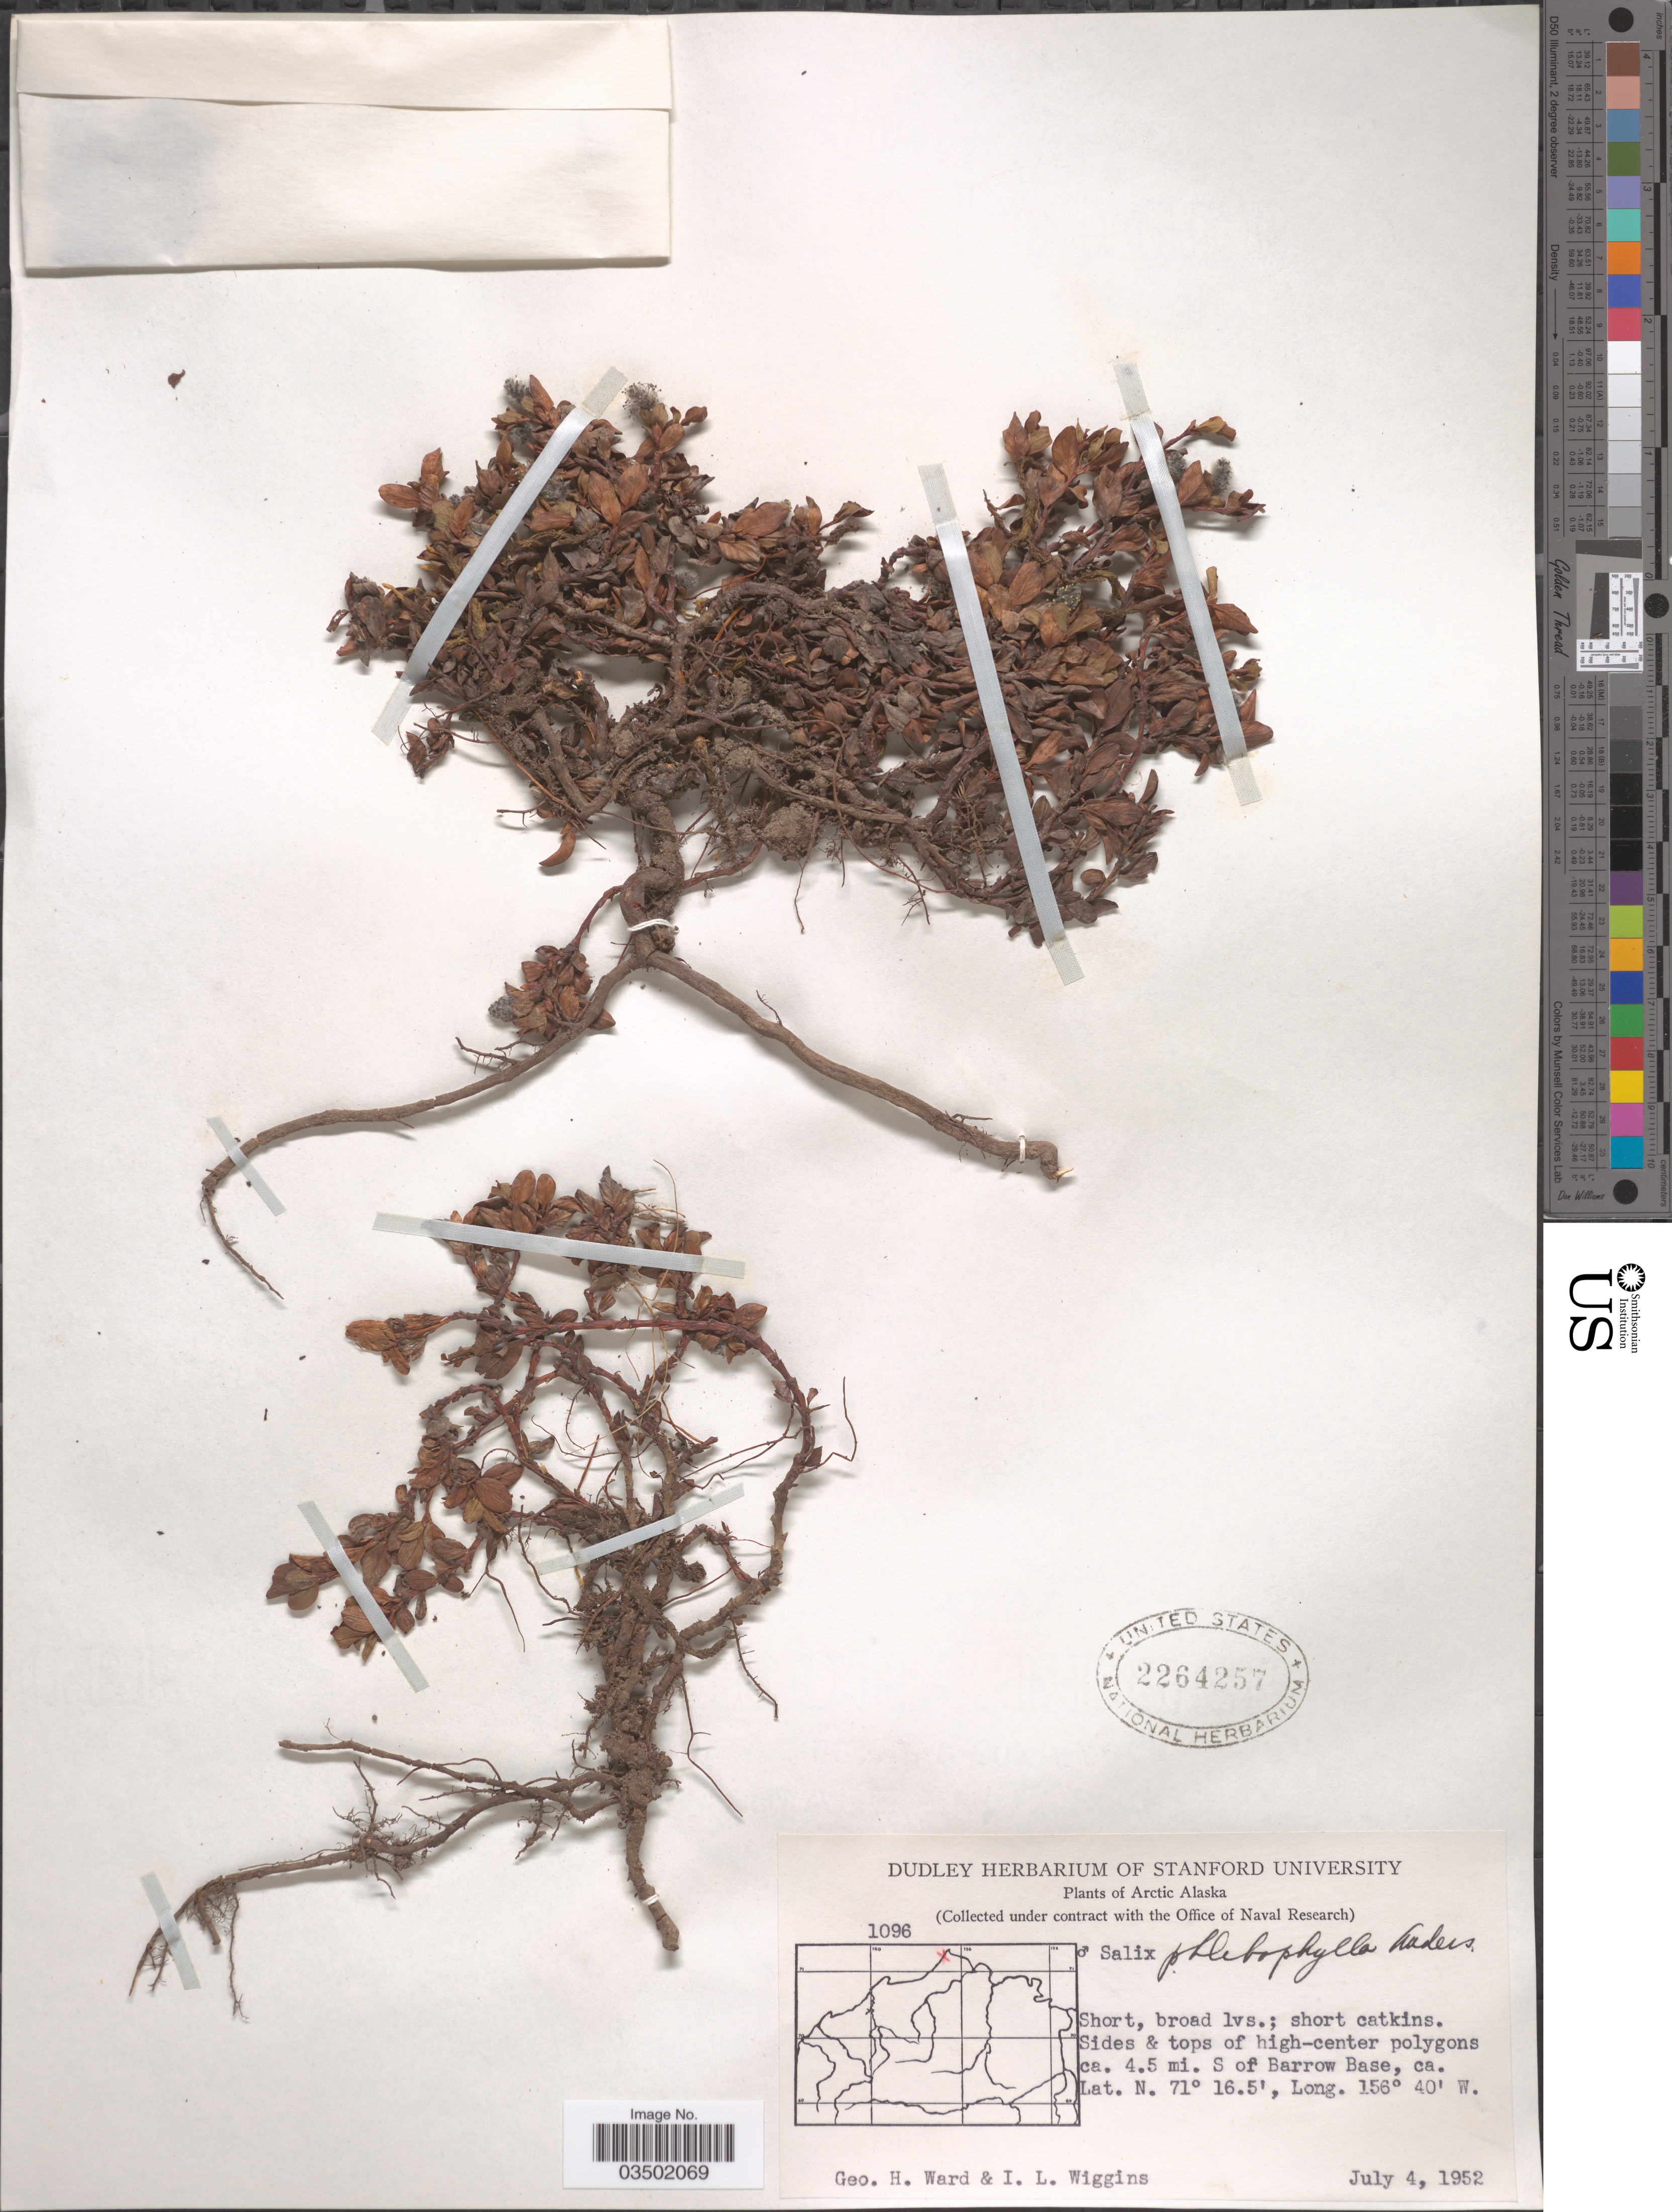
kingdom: Plantae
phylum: Tracheophyta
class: Magnoliopsida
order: Malpighiales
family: Salicaceae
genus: Salix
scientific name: Salix phlebophylla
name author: Andersson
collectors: G. H. Ward & I. L. Wiggins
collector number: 1096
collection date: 1952-07-04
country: United States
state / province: Alaska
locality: Arctic Alaska. Ca. 4.5 mi. S of Barrow Base.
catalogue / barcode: US 2264257